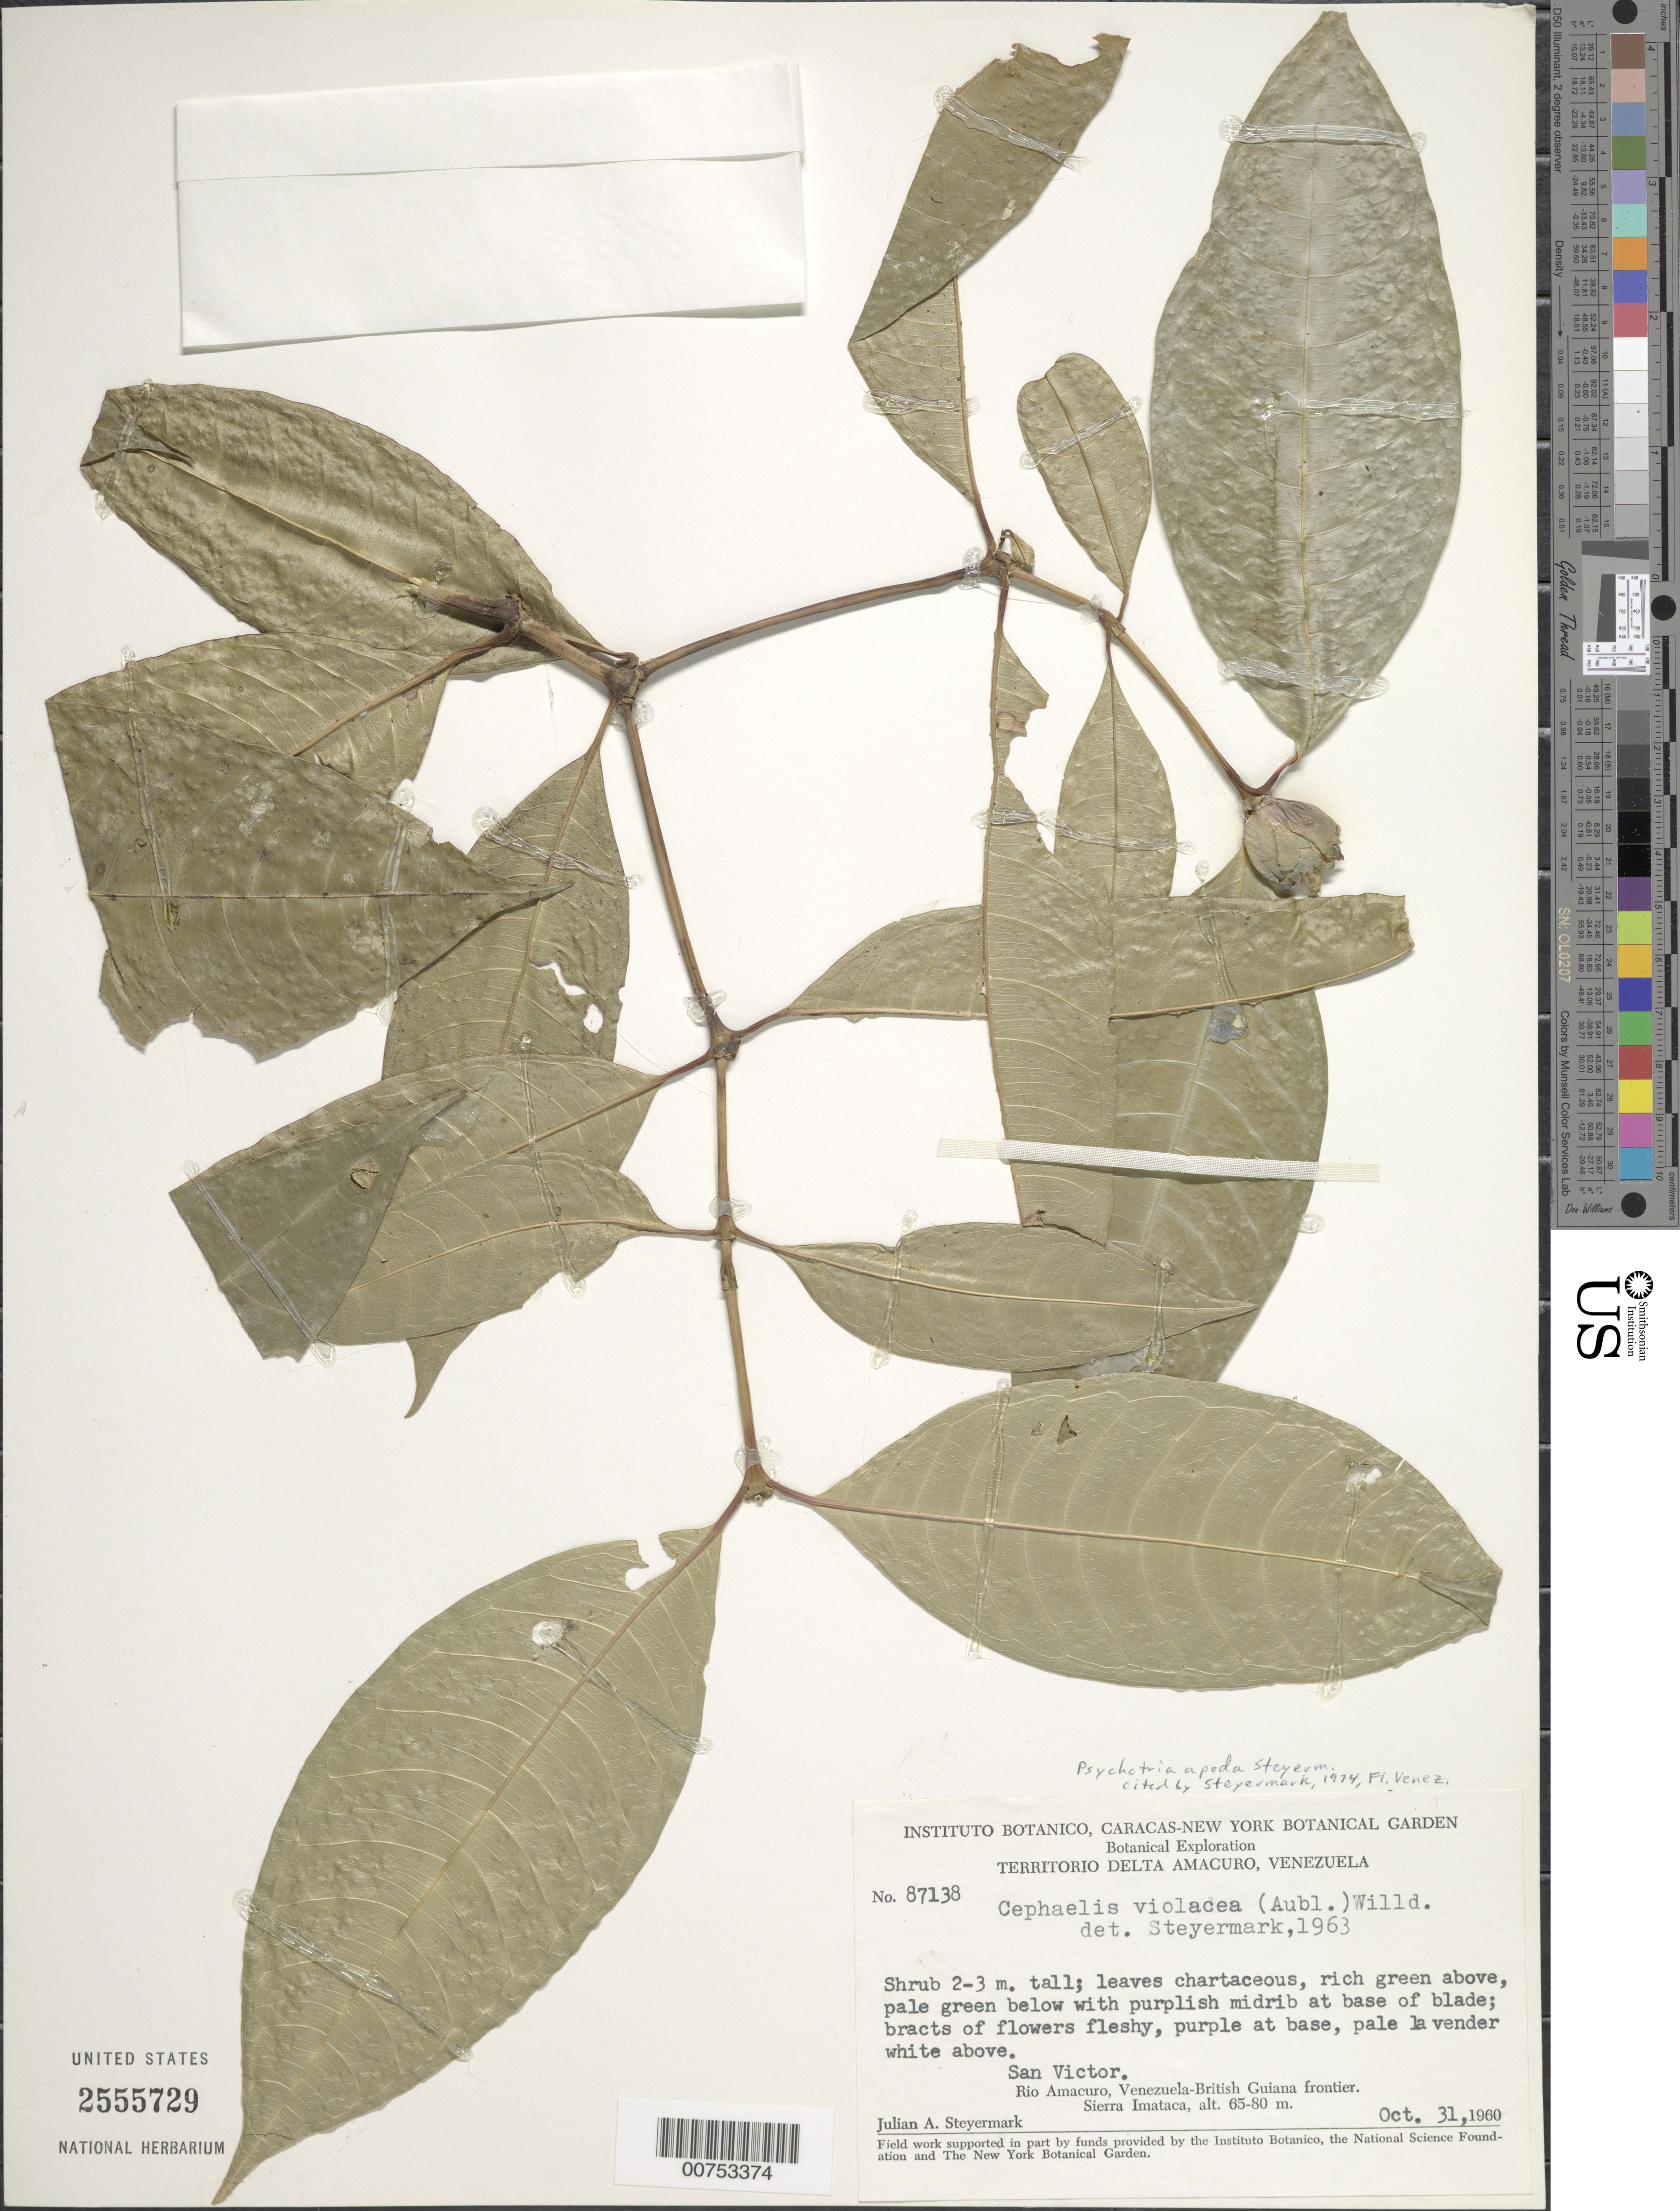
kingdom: Plantae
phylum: Tracheophyta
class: Magnoliopsida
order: Gentianales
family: Rubiaceae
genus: Psychotria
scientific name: Psychotria apoda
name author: Steyerm.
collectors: J. Steyermark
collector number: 87138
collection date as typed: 31-Oct-60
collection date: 1960-10-31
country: Venezuela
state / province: Delta Amacuro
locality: San Victor, Río Amacuro, Venezuela-British Guiana frontier, Sierra Imataca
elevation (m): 65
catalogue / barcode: US 2555729